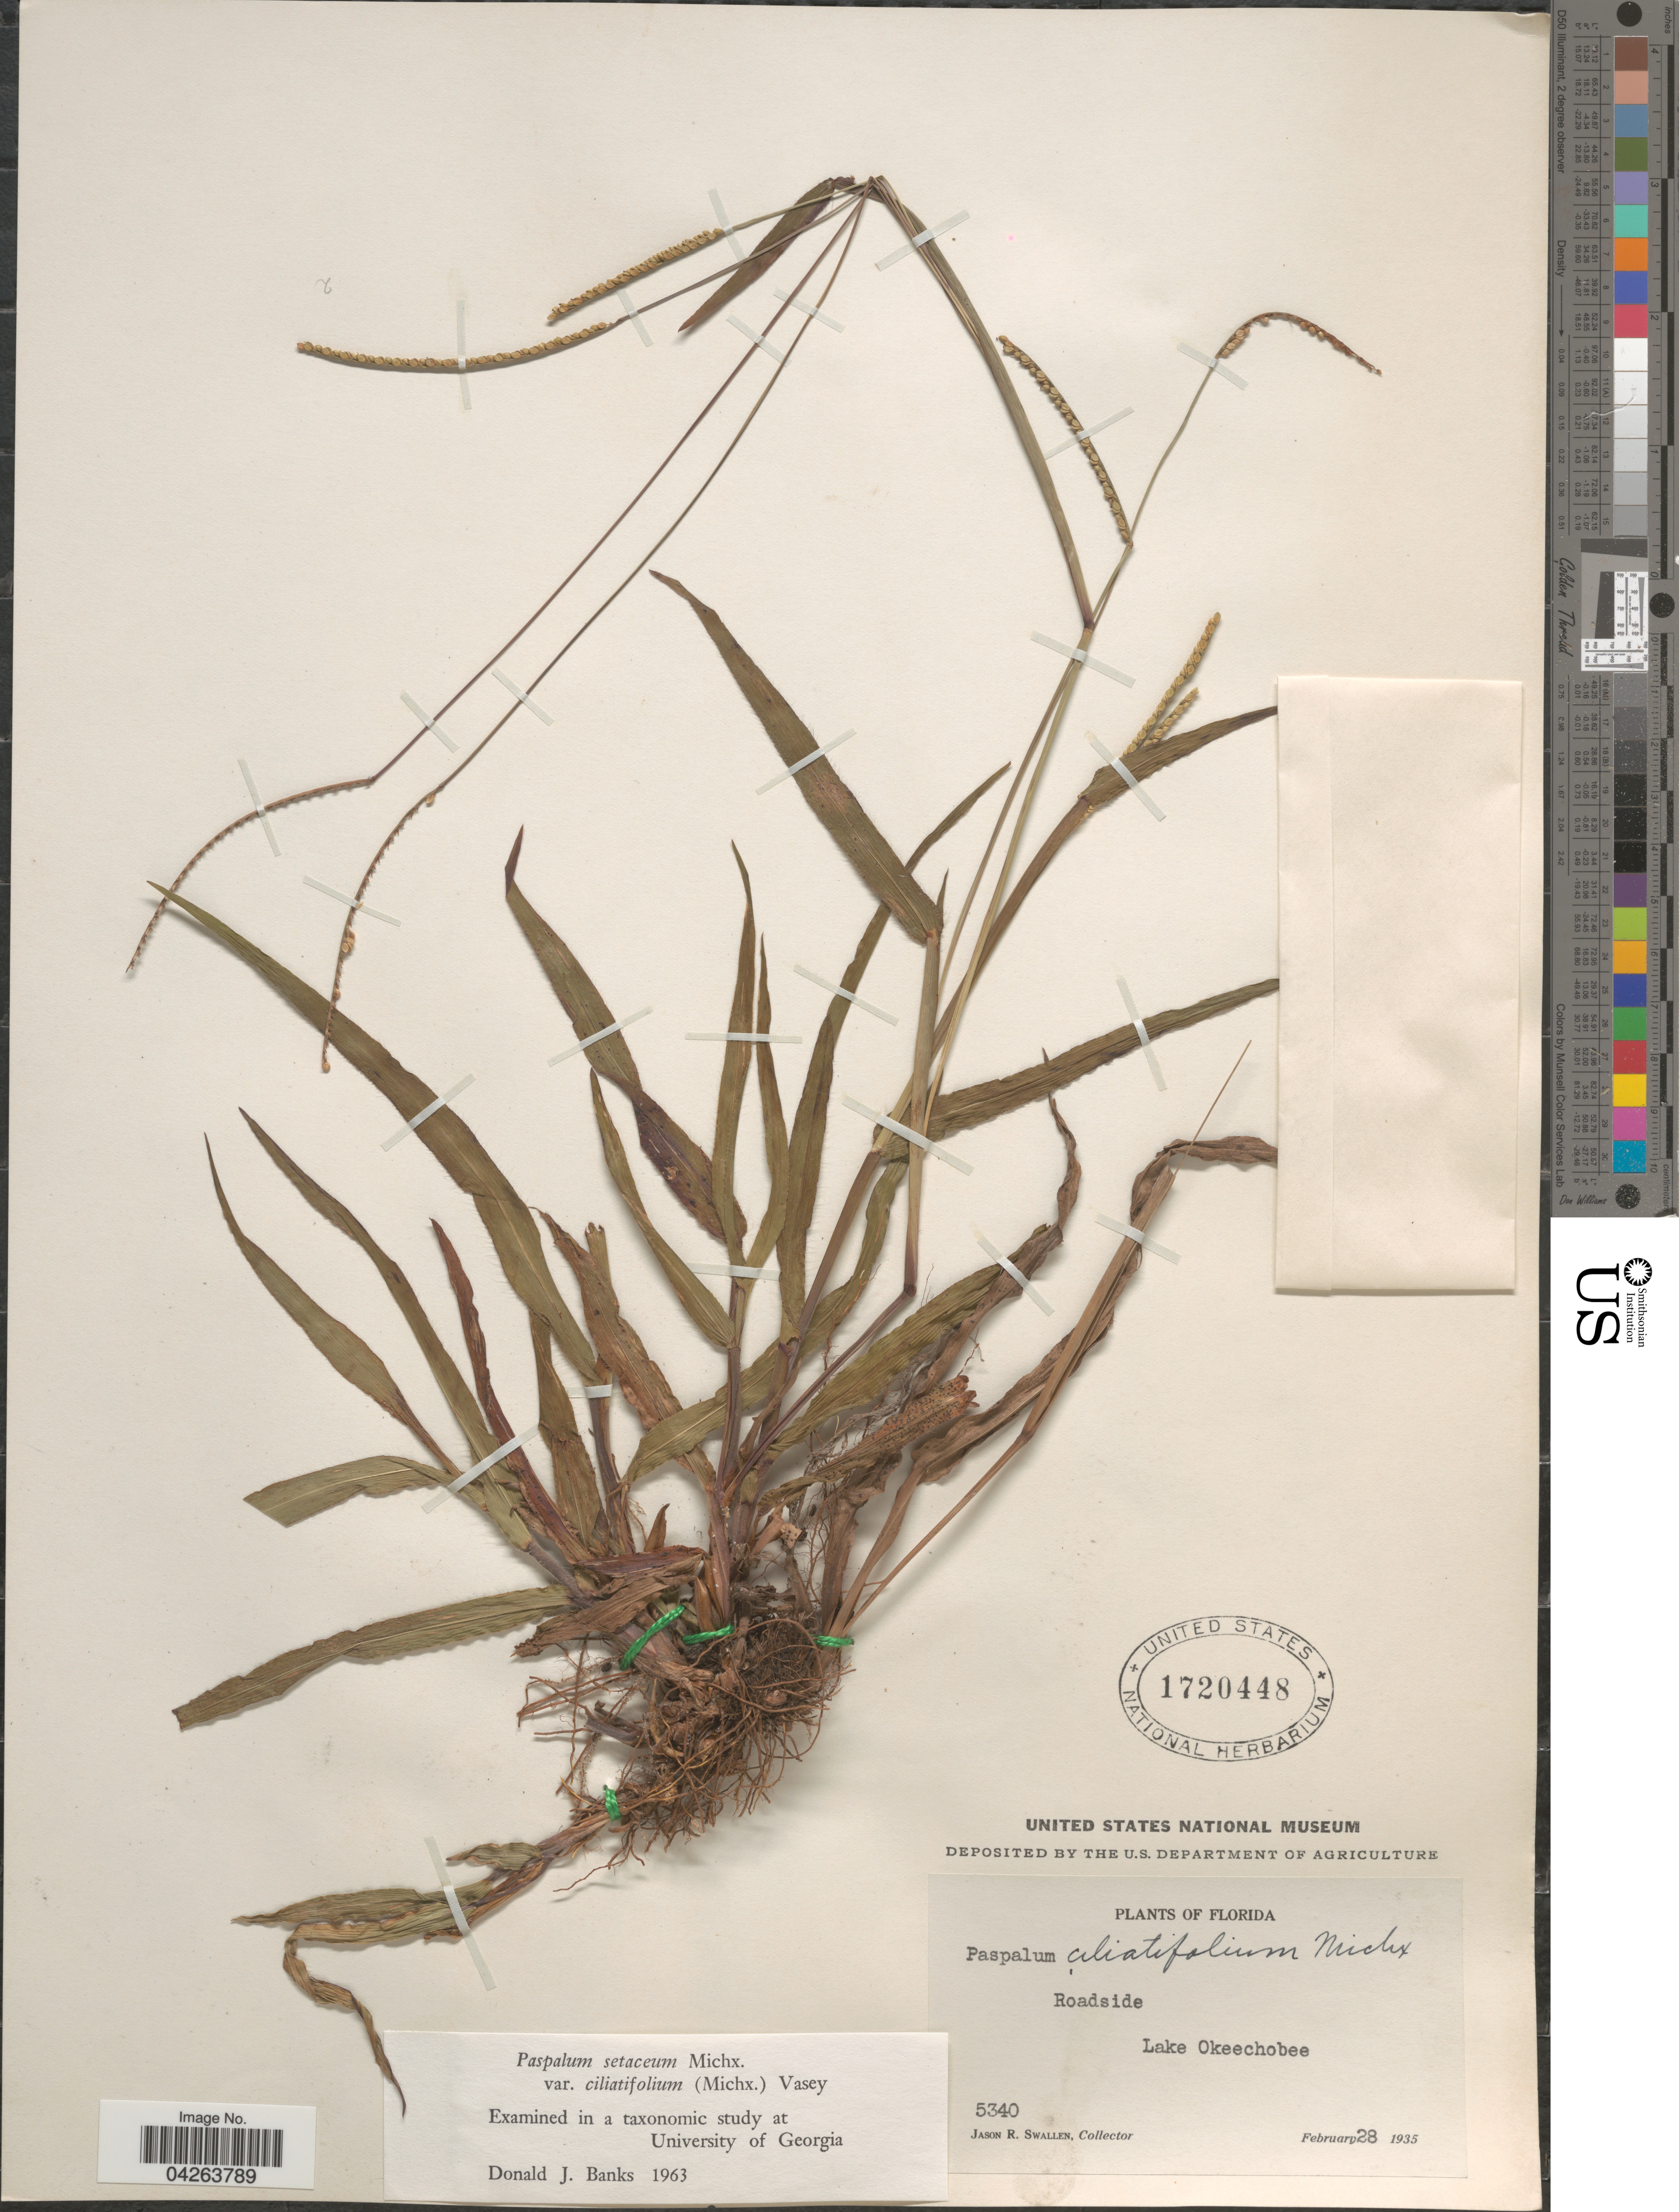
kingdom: Plantae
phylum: Tracheophyta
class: Liliopsida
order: Poales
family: Poaceae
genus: Paspalum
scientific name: Paspalum setaceum var. ciliatifolium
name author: (Michx.) Vasey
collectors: J. R. Swallen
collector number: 5340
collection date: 1935-02-28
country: United States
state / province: Florida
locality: Roadside. Lake Okeechobee.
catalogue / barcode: US 1720448